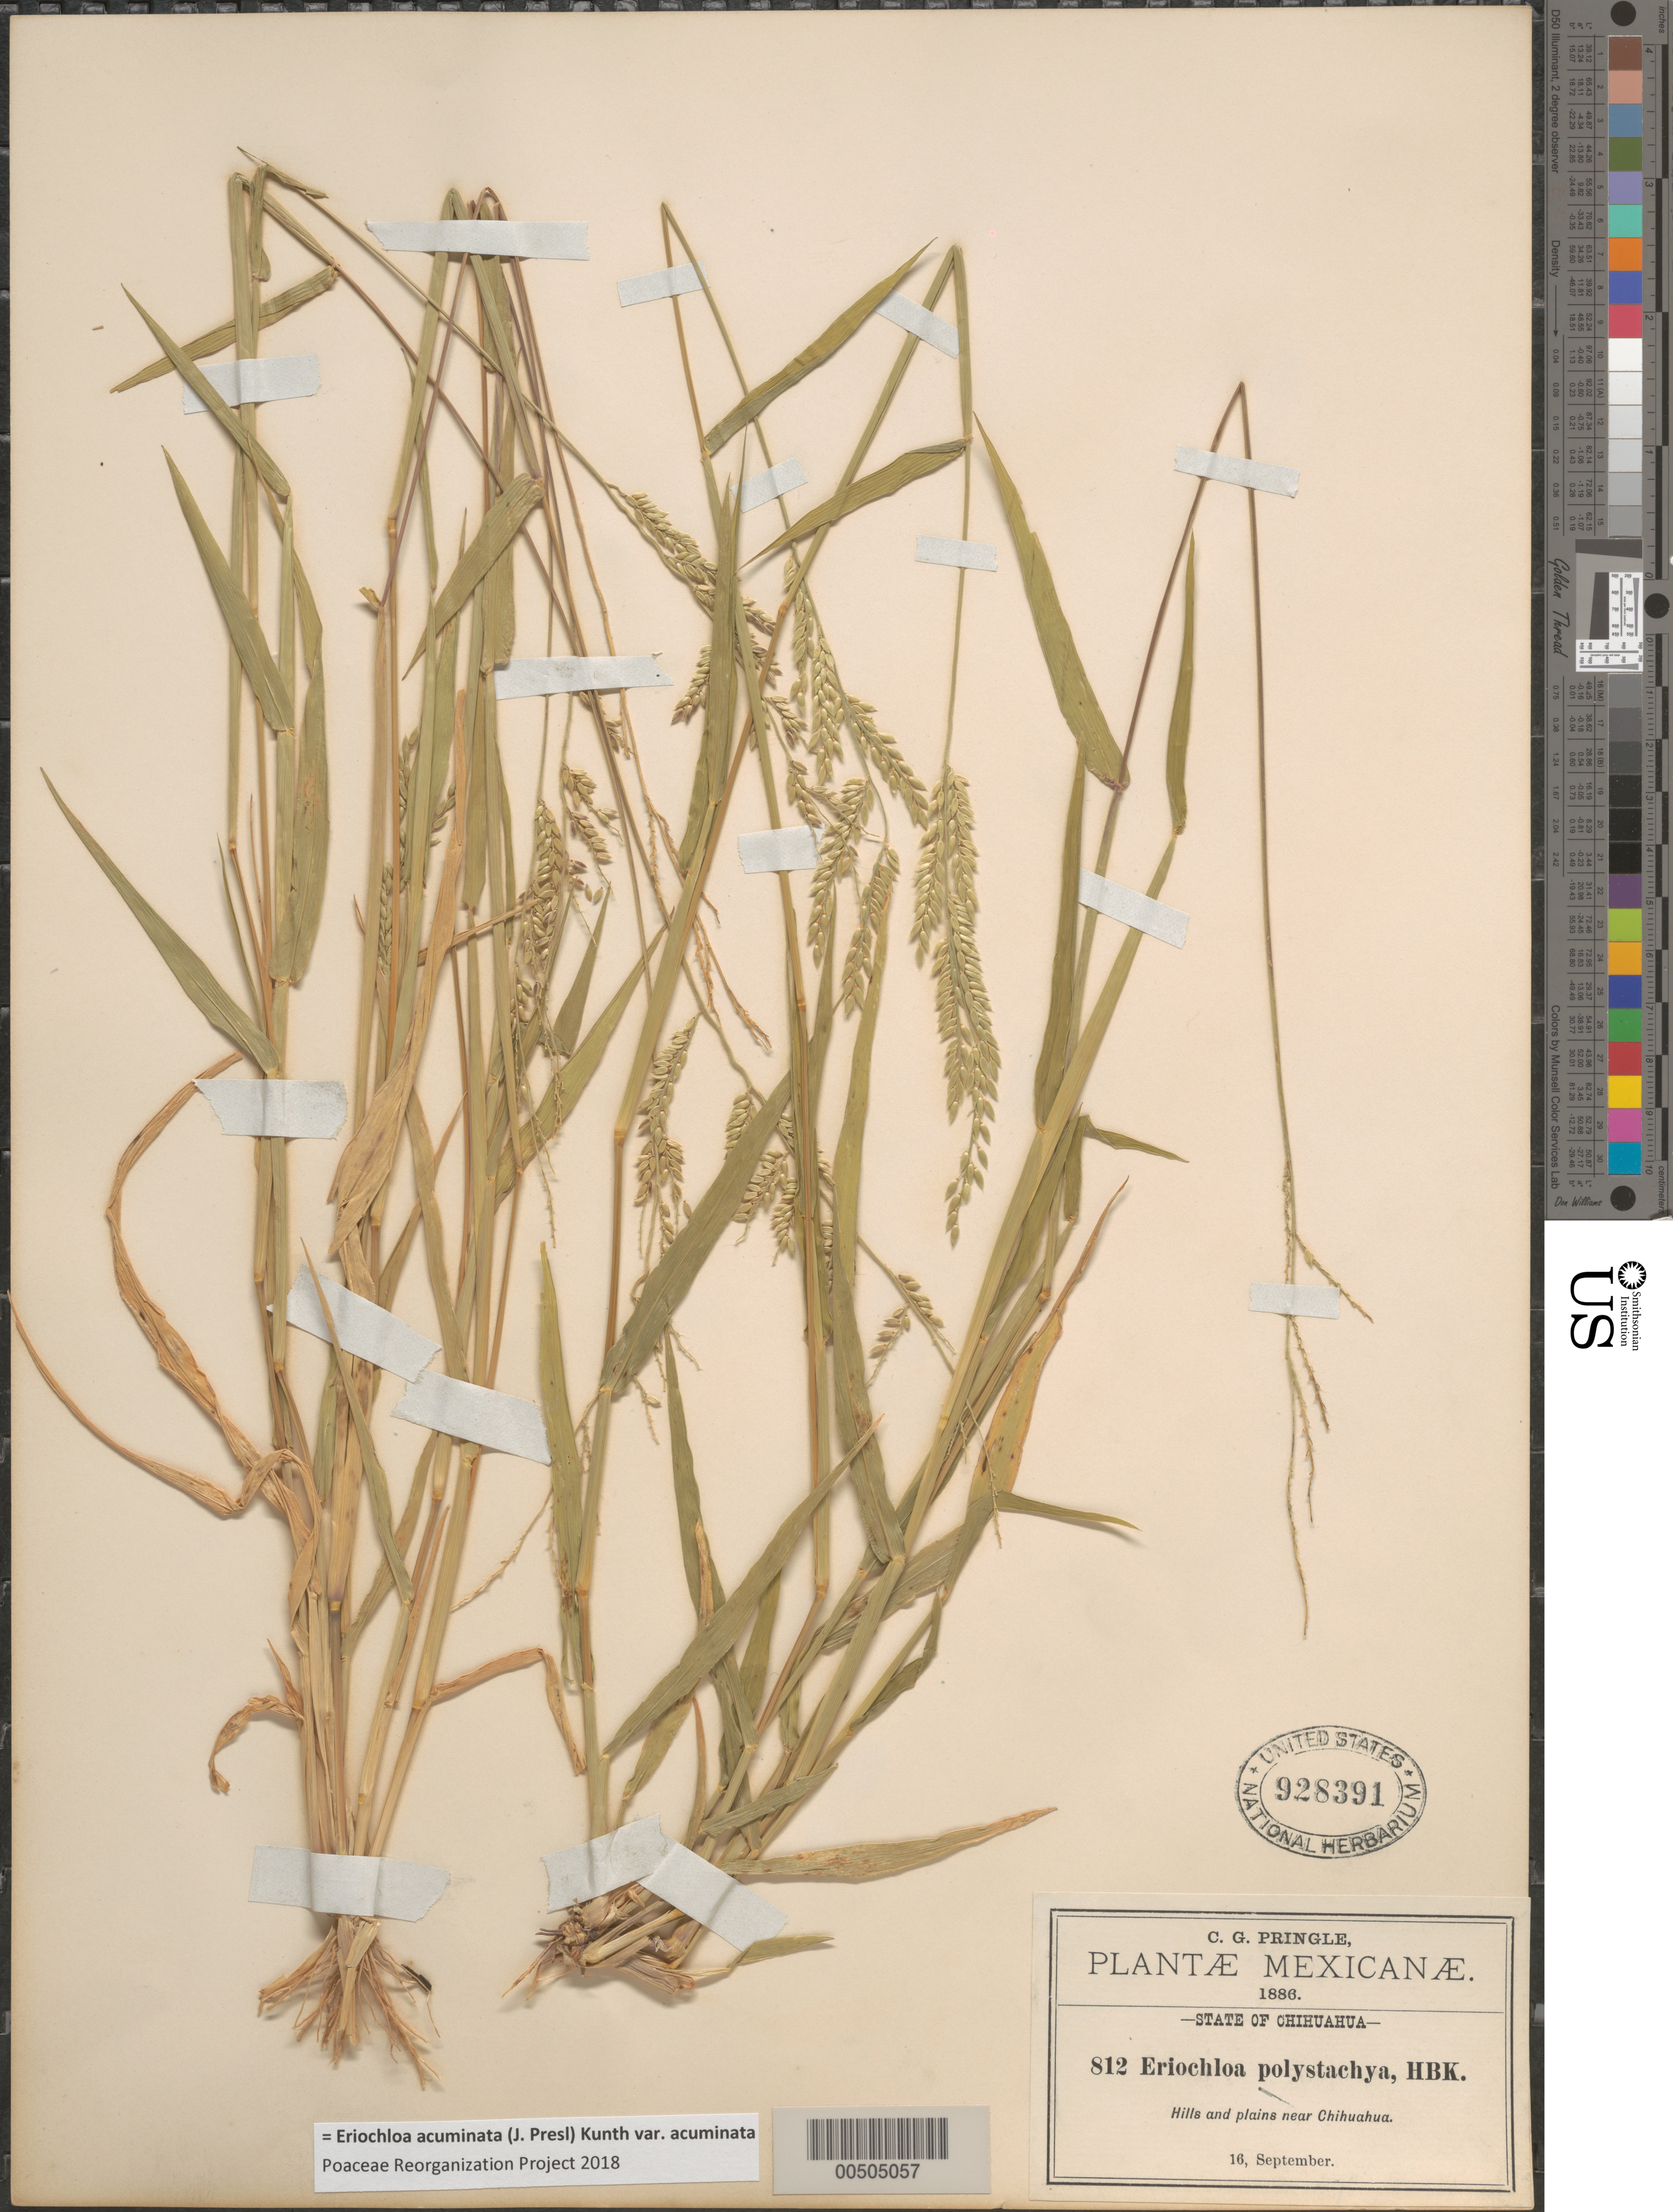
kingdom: Plantae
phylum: Tracheophyta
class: Liliopsida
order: Poales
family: Poaceae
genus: Eriochloa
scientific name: Eriochloa acuminata var. acuminata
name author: (J. Presl) Kunth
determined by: Poaceae Reorganization Project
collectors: C. G. Pringle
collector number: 812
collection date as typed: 16 Sep 1886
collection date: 1886-09-16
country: Mexico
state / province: Chihuahua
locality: Near Chihuahua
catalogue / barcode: US 928391